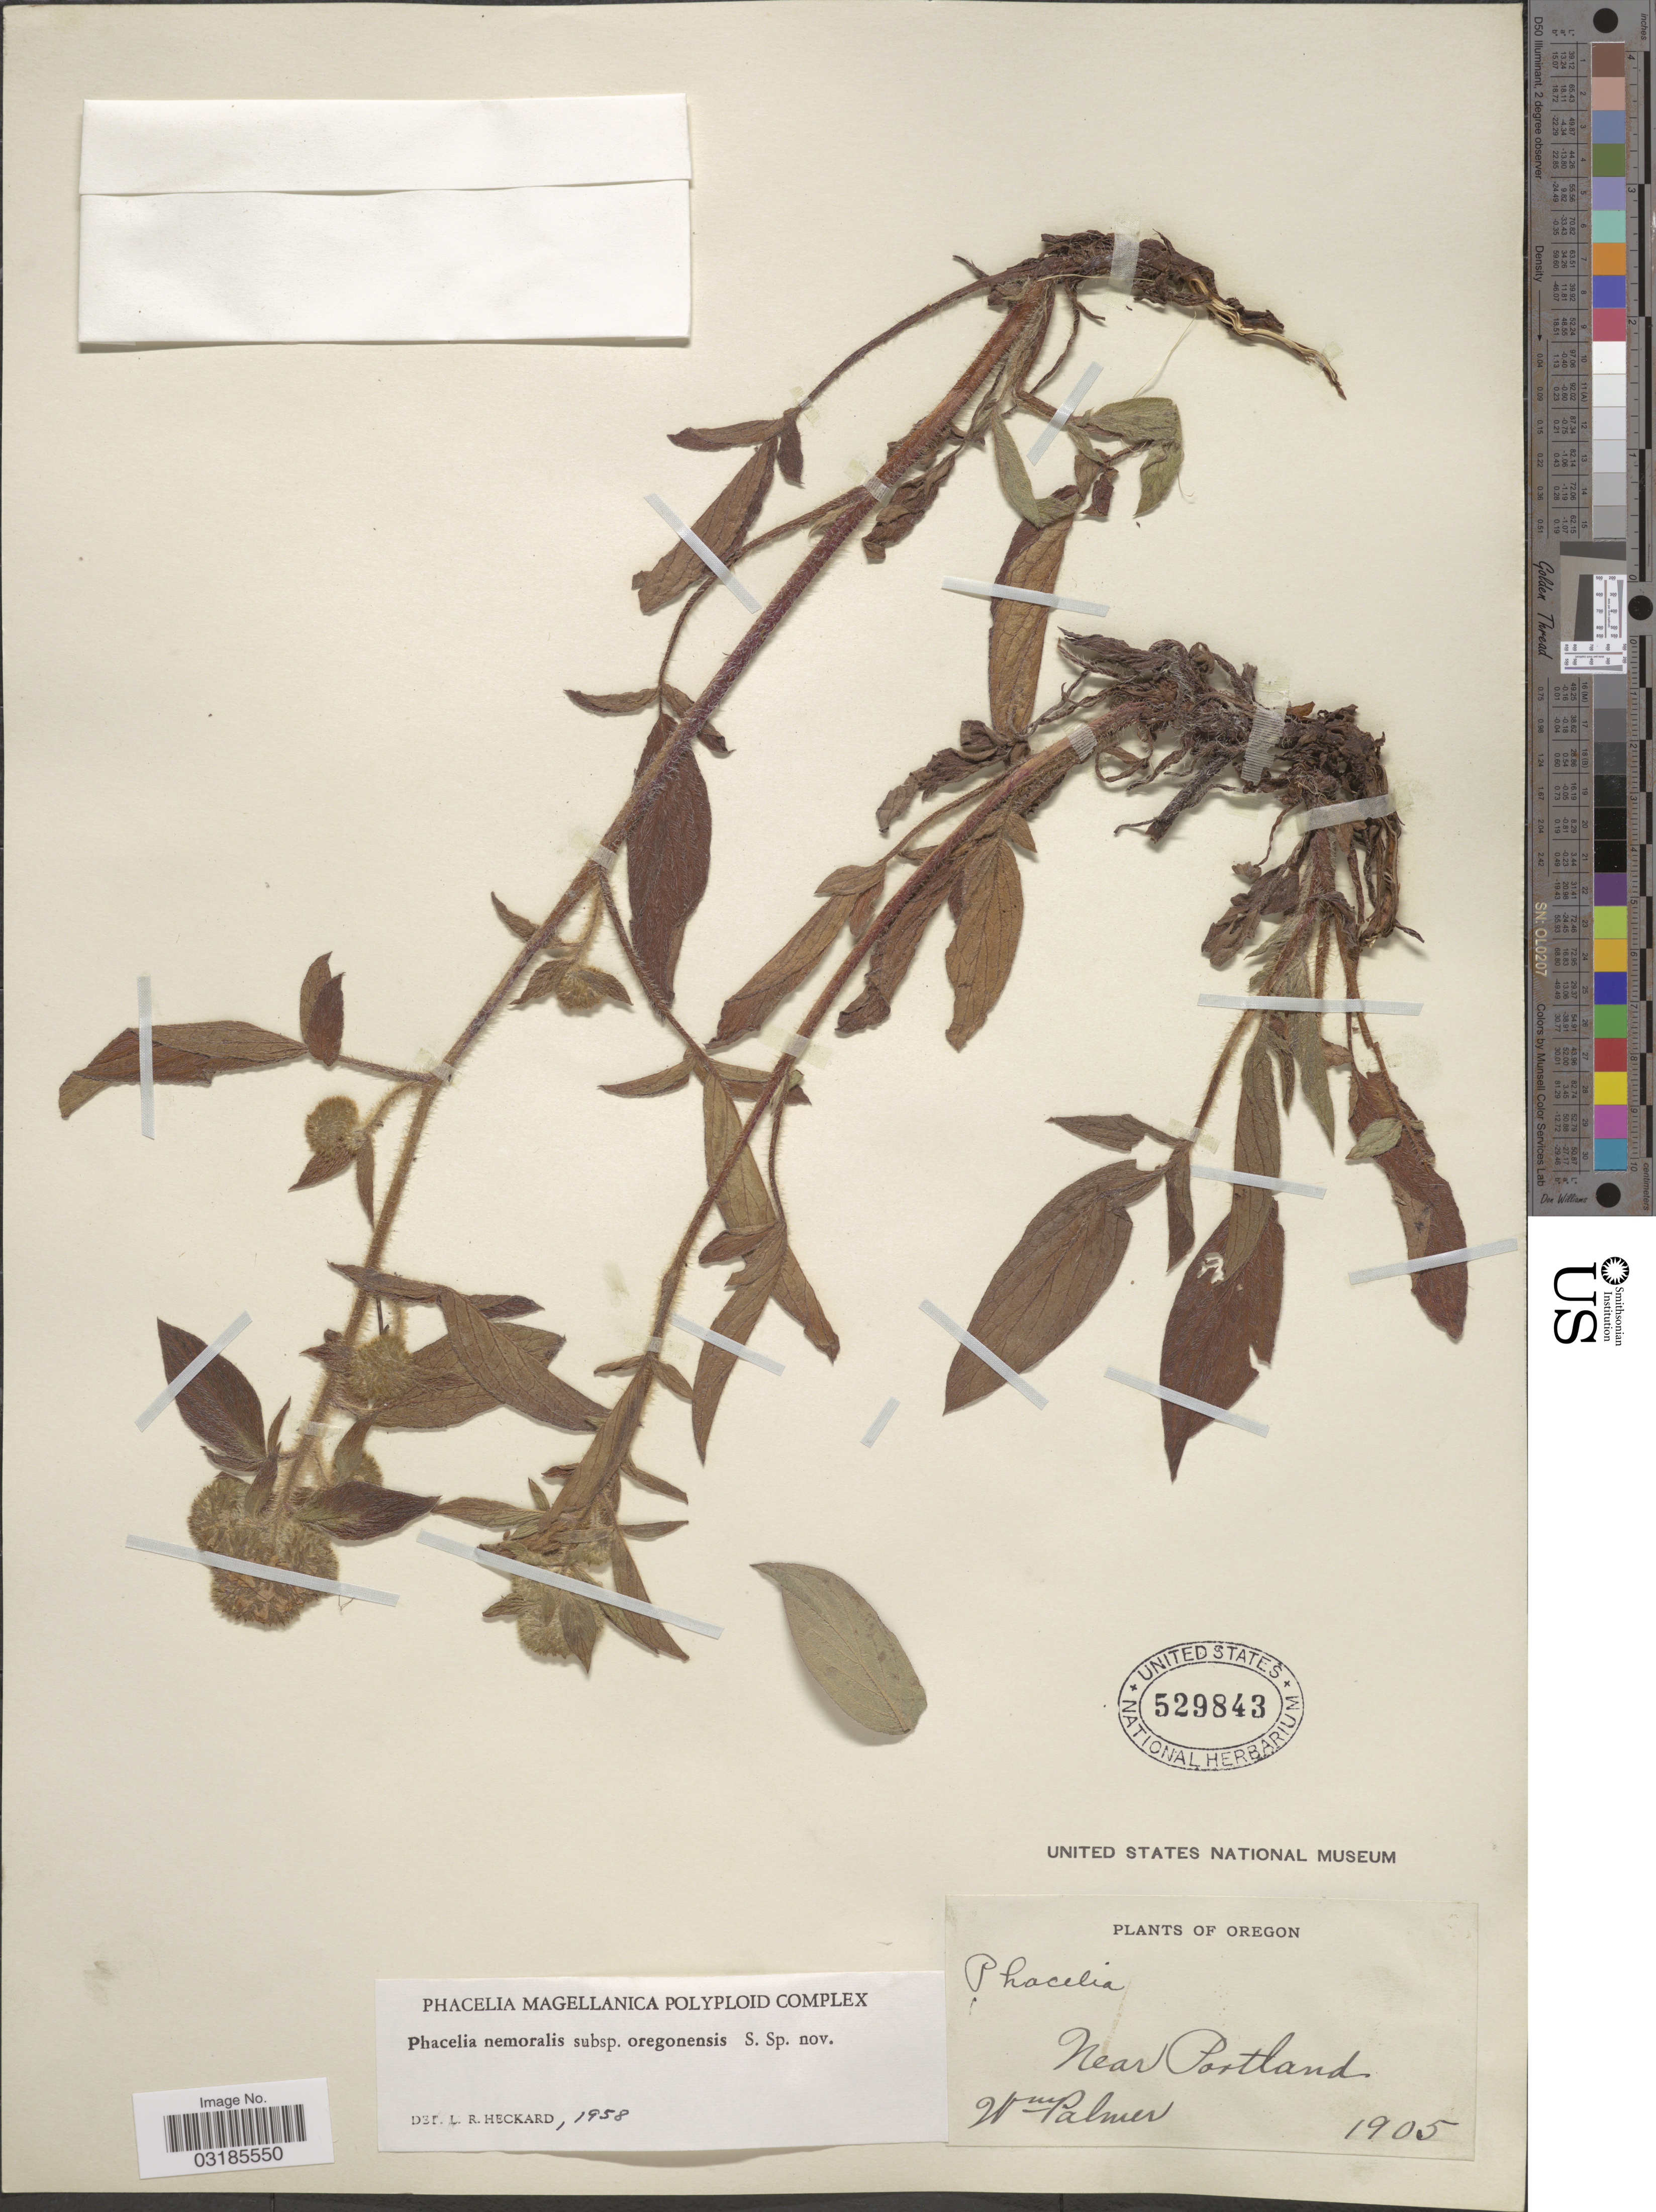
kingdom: Plantae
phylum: Tracheophyta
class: Magnoliopsida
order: Boraginales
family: Hydrophyllaceae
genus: Phacelia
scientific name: Phacelia nemoralis subsp. oregonensis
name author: Heckard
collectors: W. Palmer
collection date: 1905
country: United States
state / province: Oregon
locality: Near Portland.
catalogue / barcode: US 529843